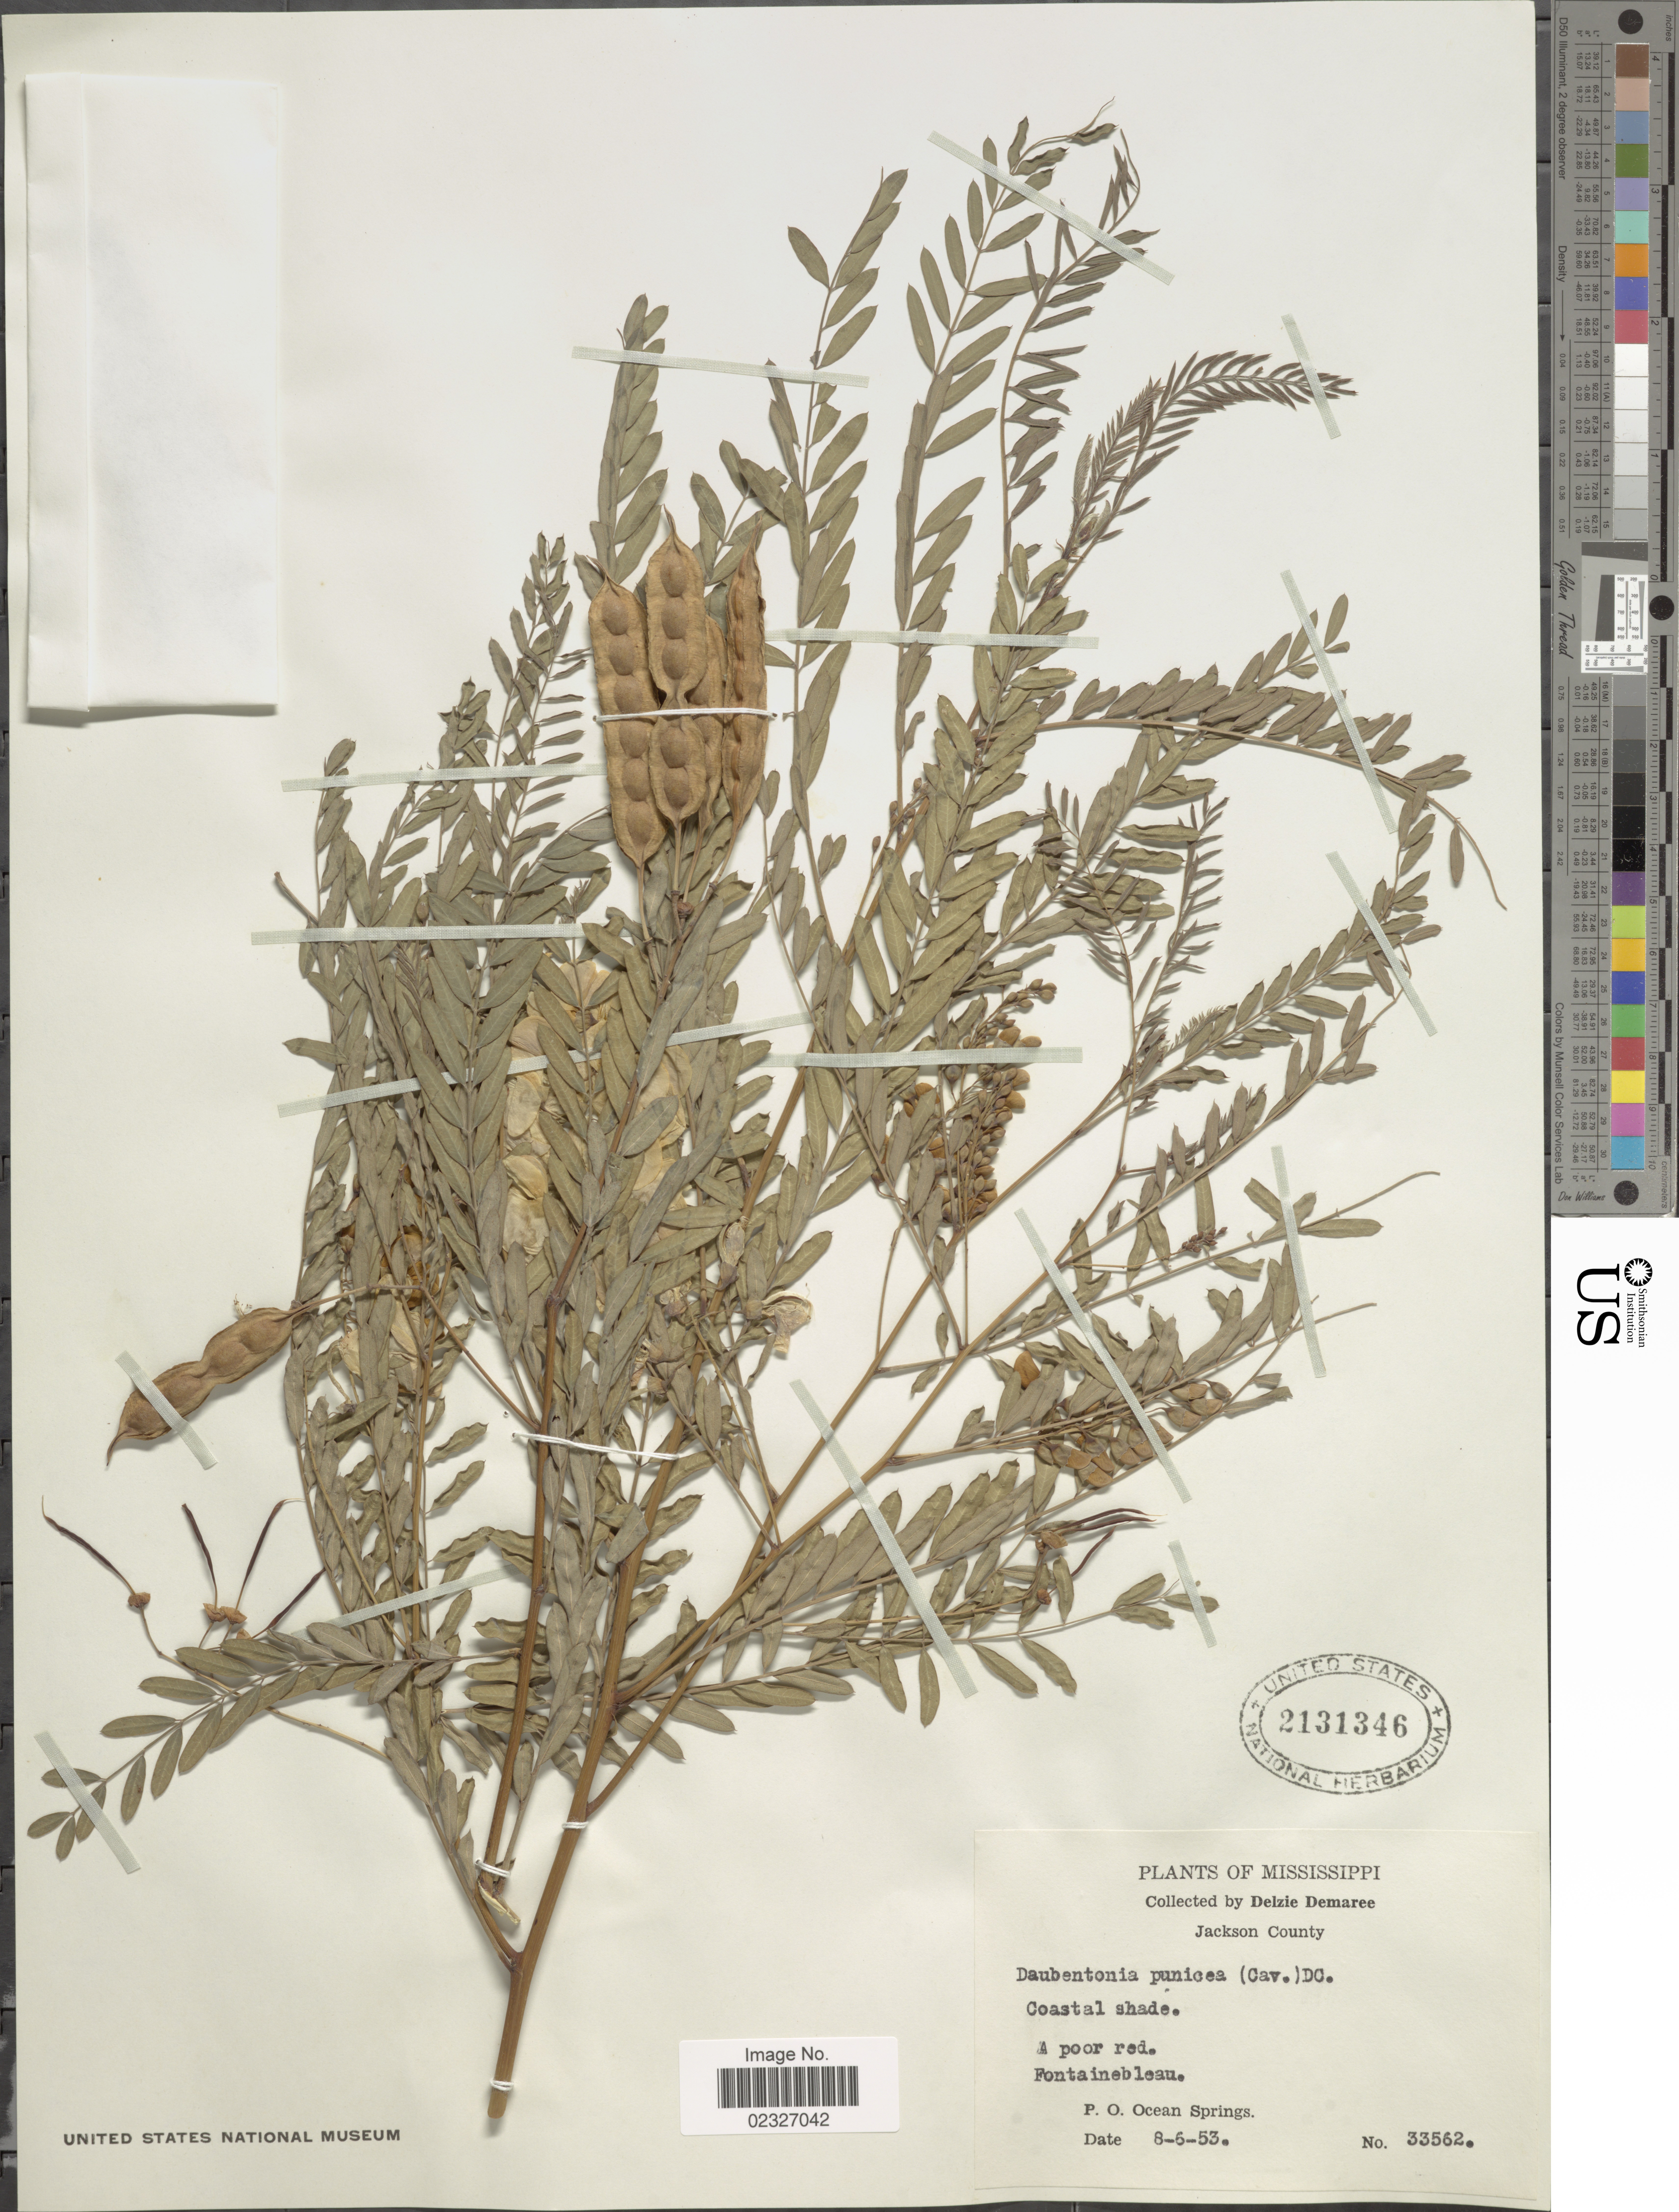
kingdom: Plantae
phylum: Tracheophyta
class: Magnoliopsida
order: Fabales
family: Fabaceae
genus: Sesbania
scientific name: Sesbania punicea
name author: (Cav.) Benth.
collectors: D. Demaree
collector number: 33562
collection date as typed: Transcribed d/m/y: 6/8/53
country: United States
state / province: Mississippi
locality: Jackson County, Coastal shade, A poor bed. Fontainebleau, P.O. Ocean Springs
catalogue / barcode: US 2131346